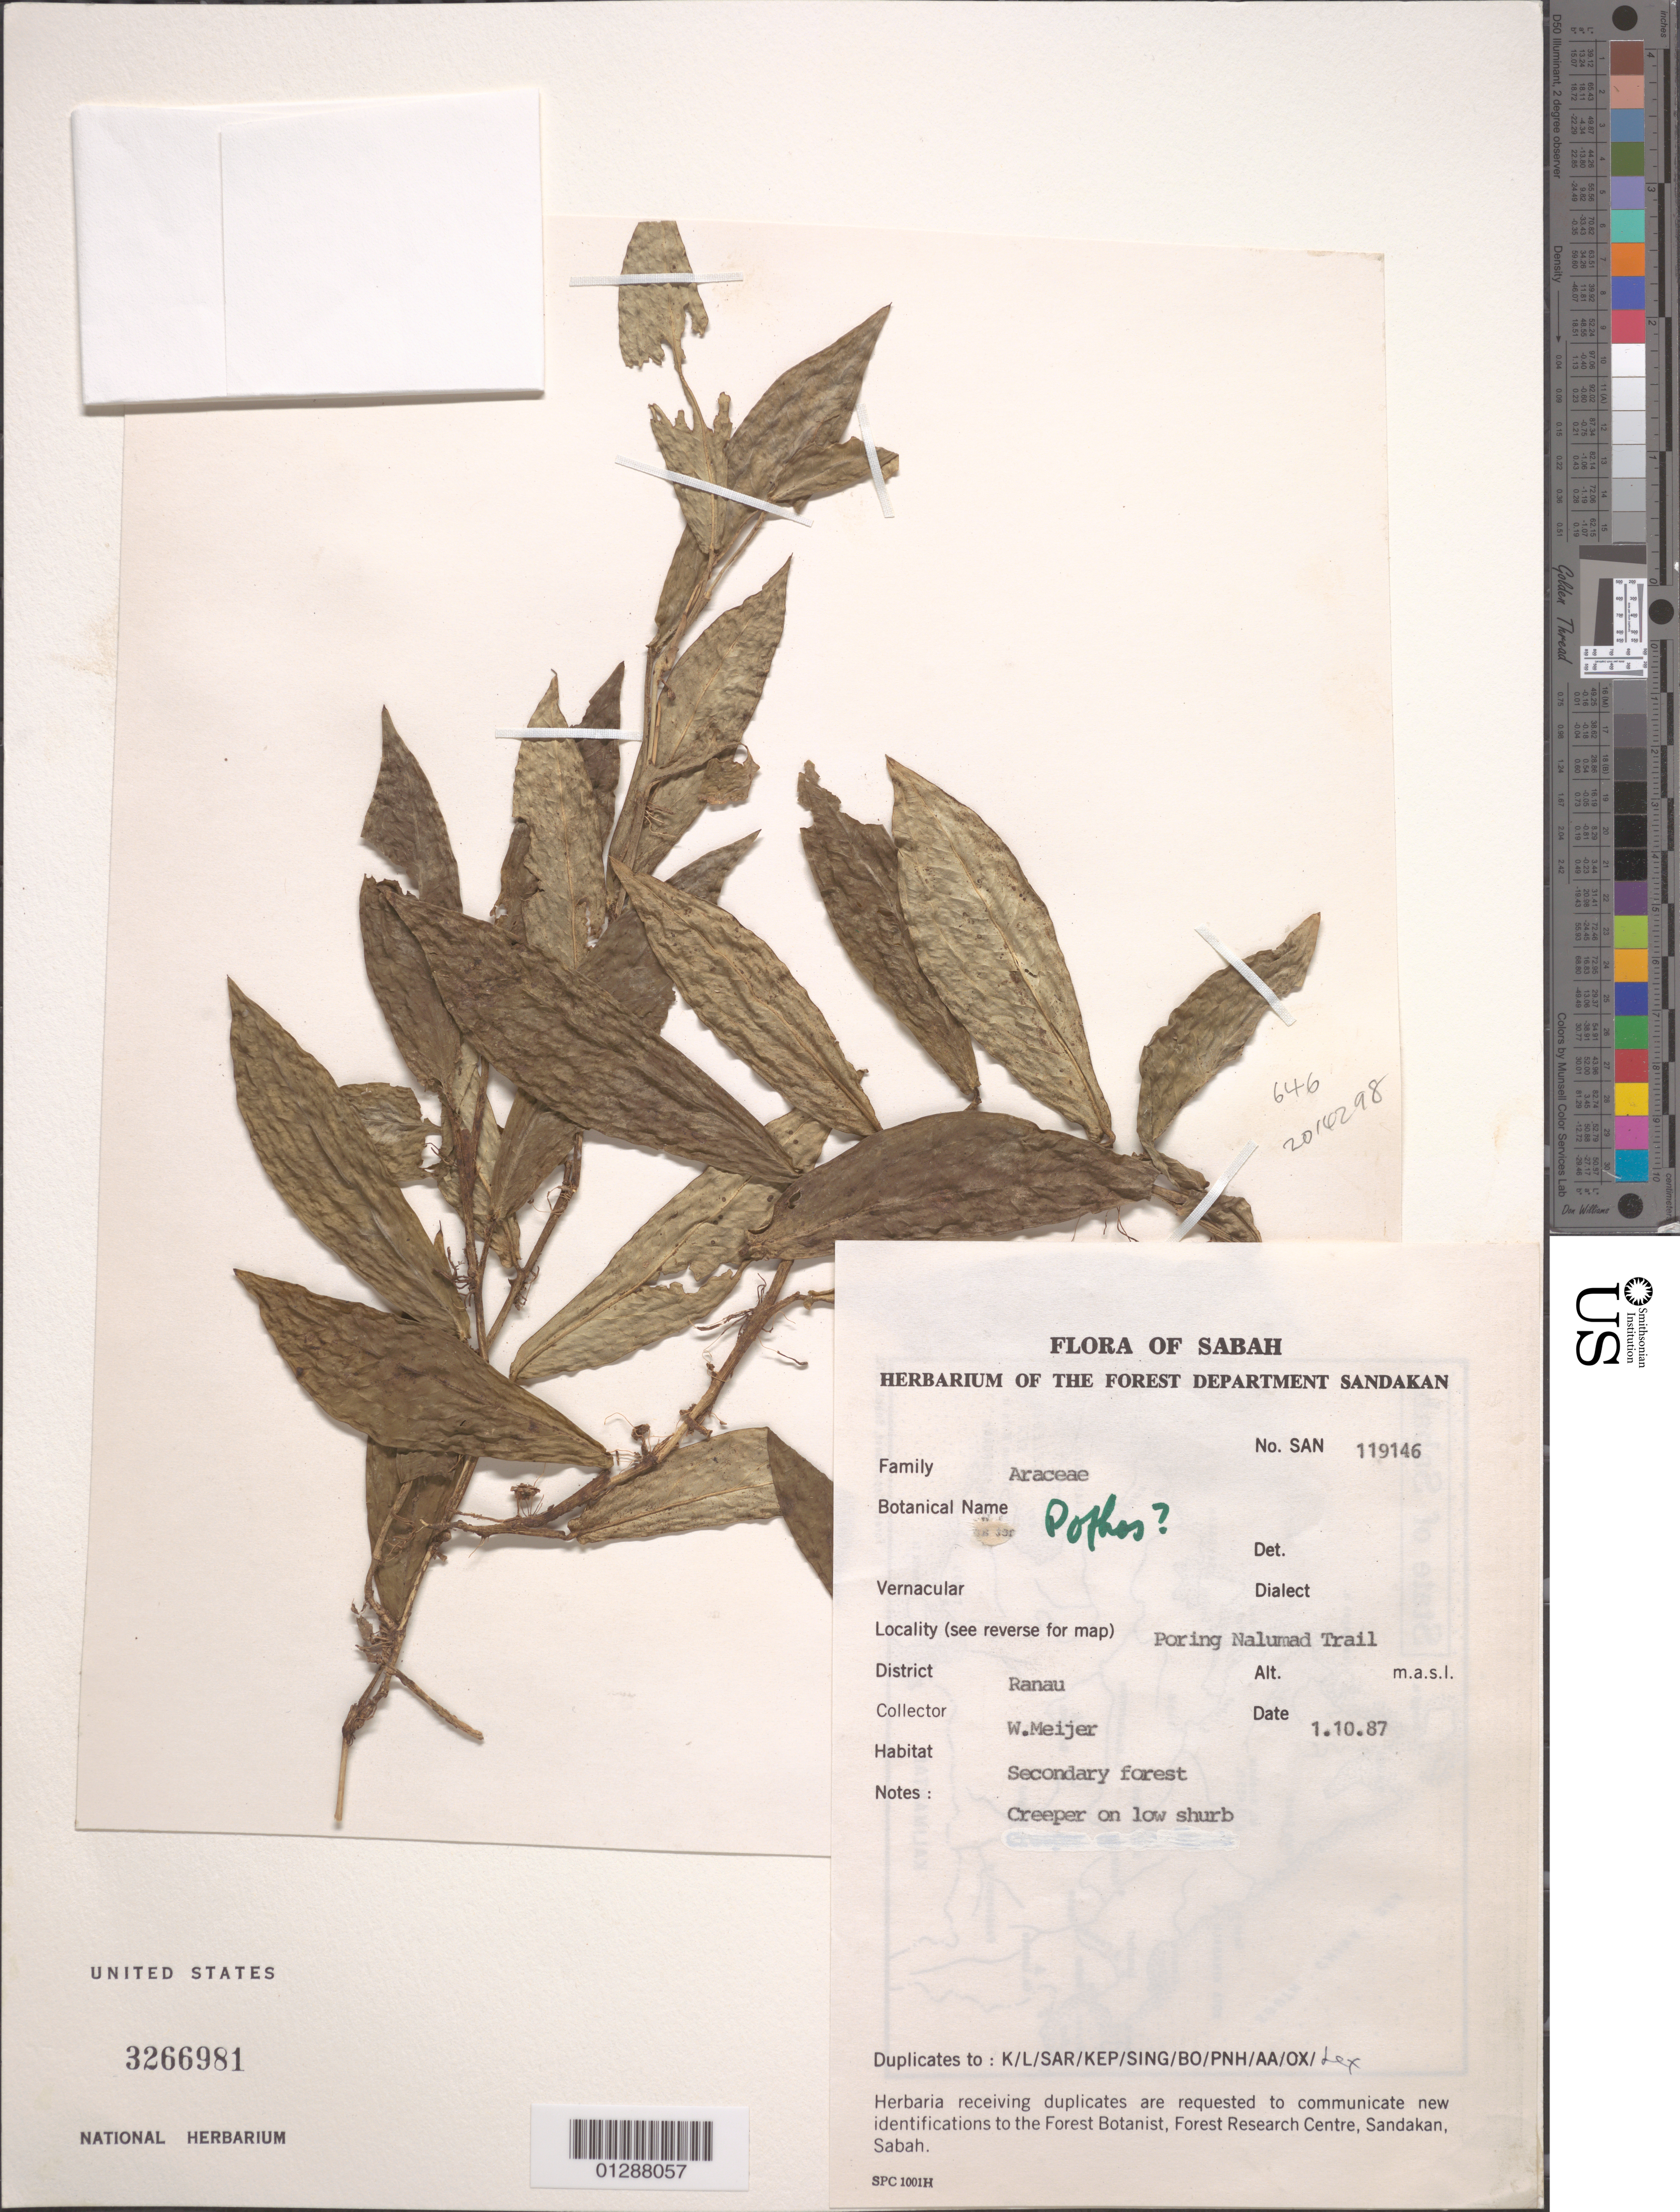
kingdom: Plantae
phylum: Tracheophyta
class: Liliopsida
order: Alismatales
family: Araceae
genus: Pothos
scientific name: Pothos sp.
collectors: W. Meijer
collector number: SAN 119146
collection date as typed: Transcribed d/m/y: 1/10/87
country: Malaysia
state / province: Sabah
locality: Poring Nalumad Trail. District Ranau.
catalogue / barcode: US 3266981